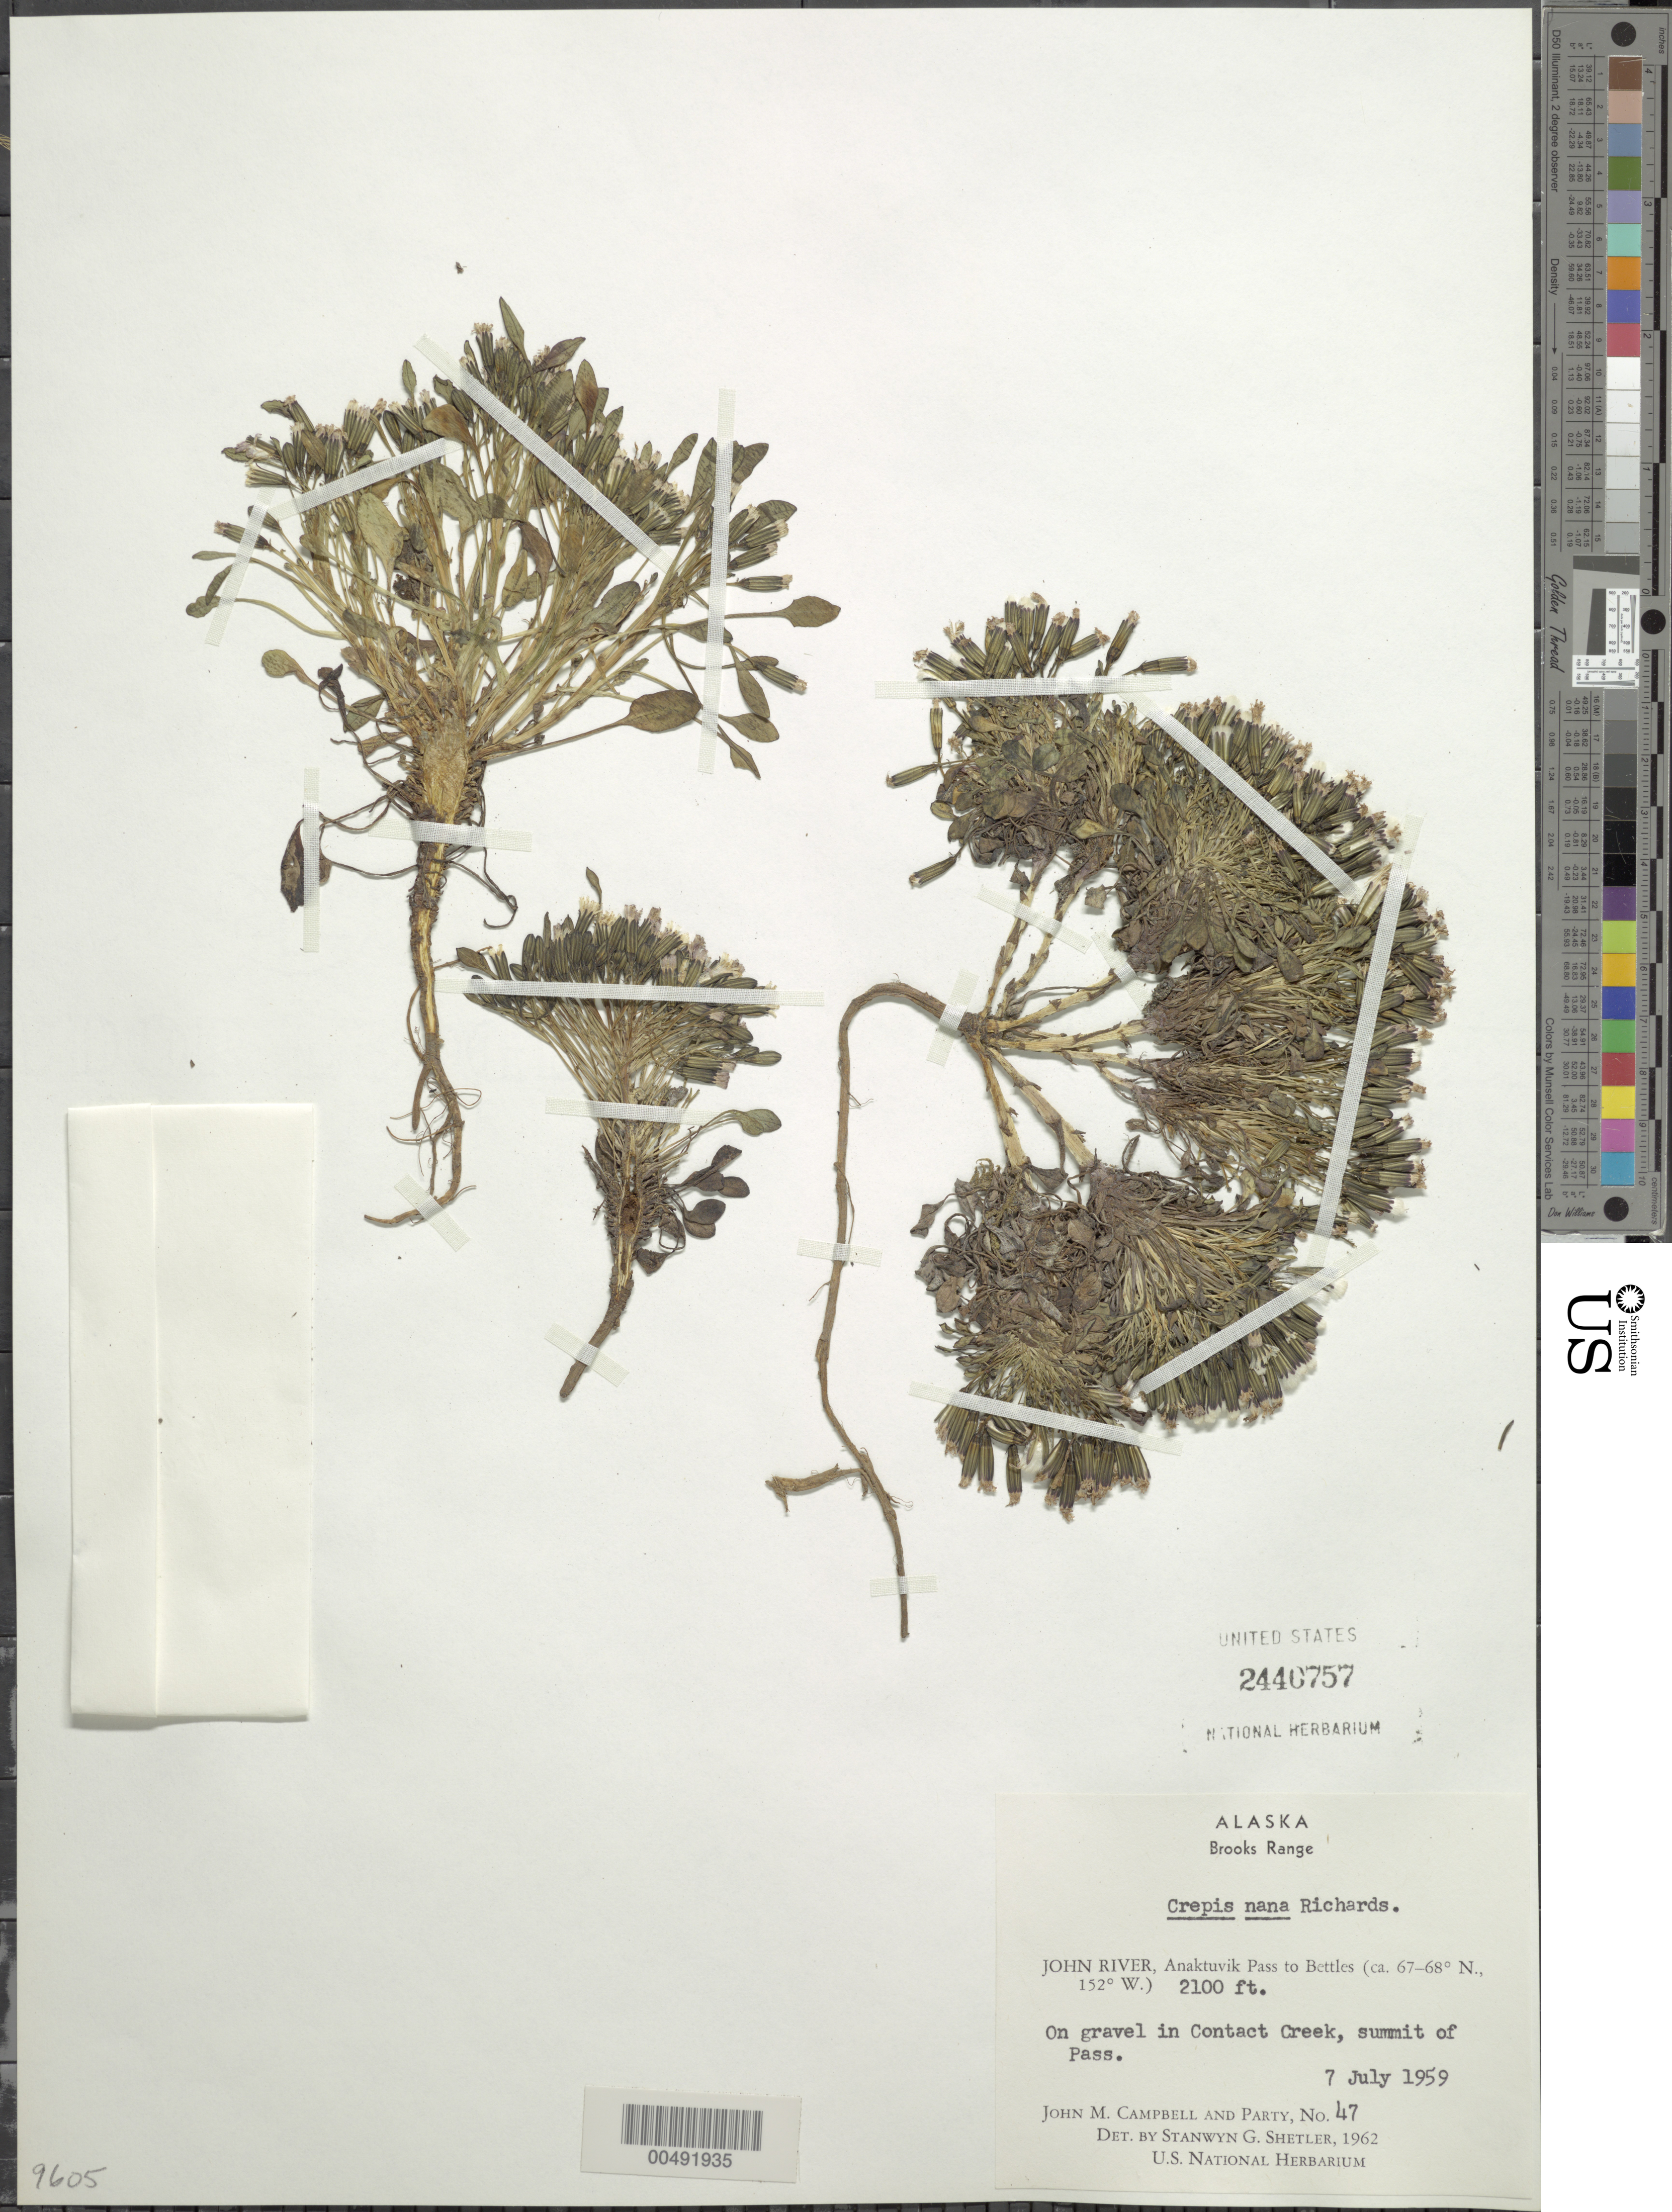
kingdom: Plantae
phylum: Tracheophyta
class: Magnoliopsida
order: Asterales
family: Asteraceae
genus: Askellia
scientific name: Askellia pygmaea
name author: (Ledeb.) Sennikov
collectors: J. M. Campbell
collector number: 47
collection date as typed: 07 Jul 1959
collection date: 1959-07-07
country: United States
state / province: Alaska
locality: Brooks Range, John River, Anaktuvuk Pass, summit of Pass, Contact Creek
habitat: on gravel in creek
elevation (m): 640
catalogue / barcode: US 2440757